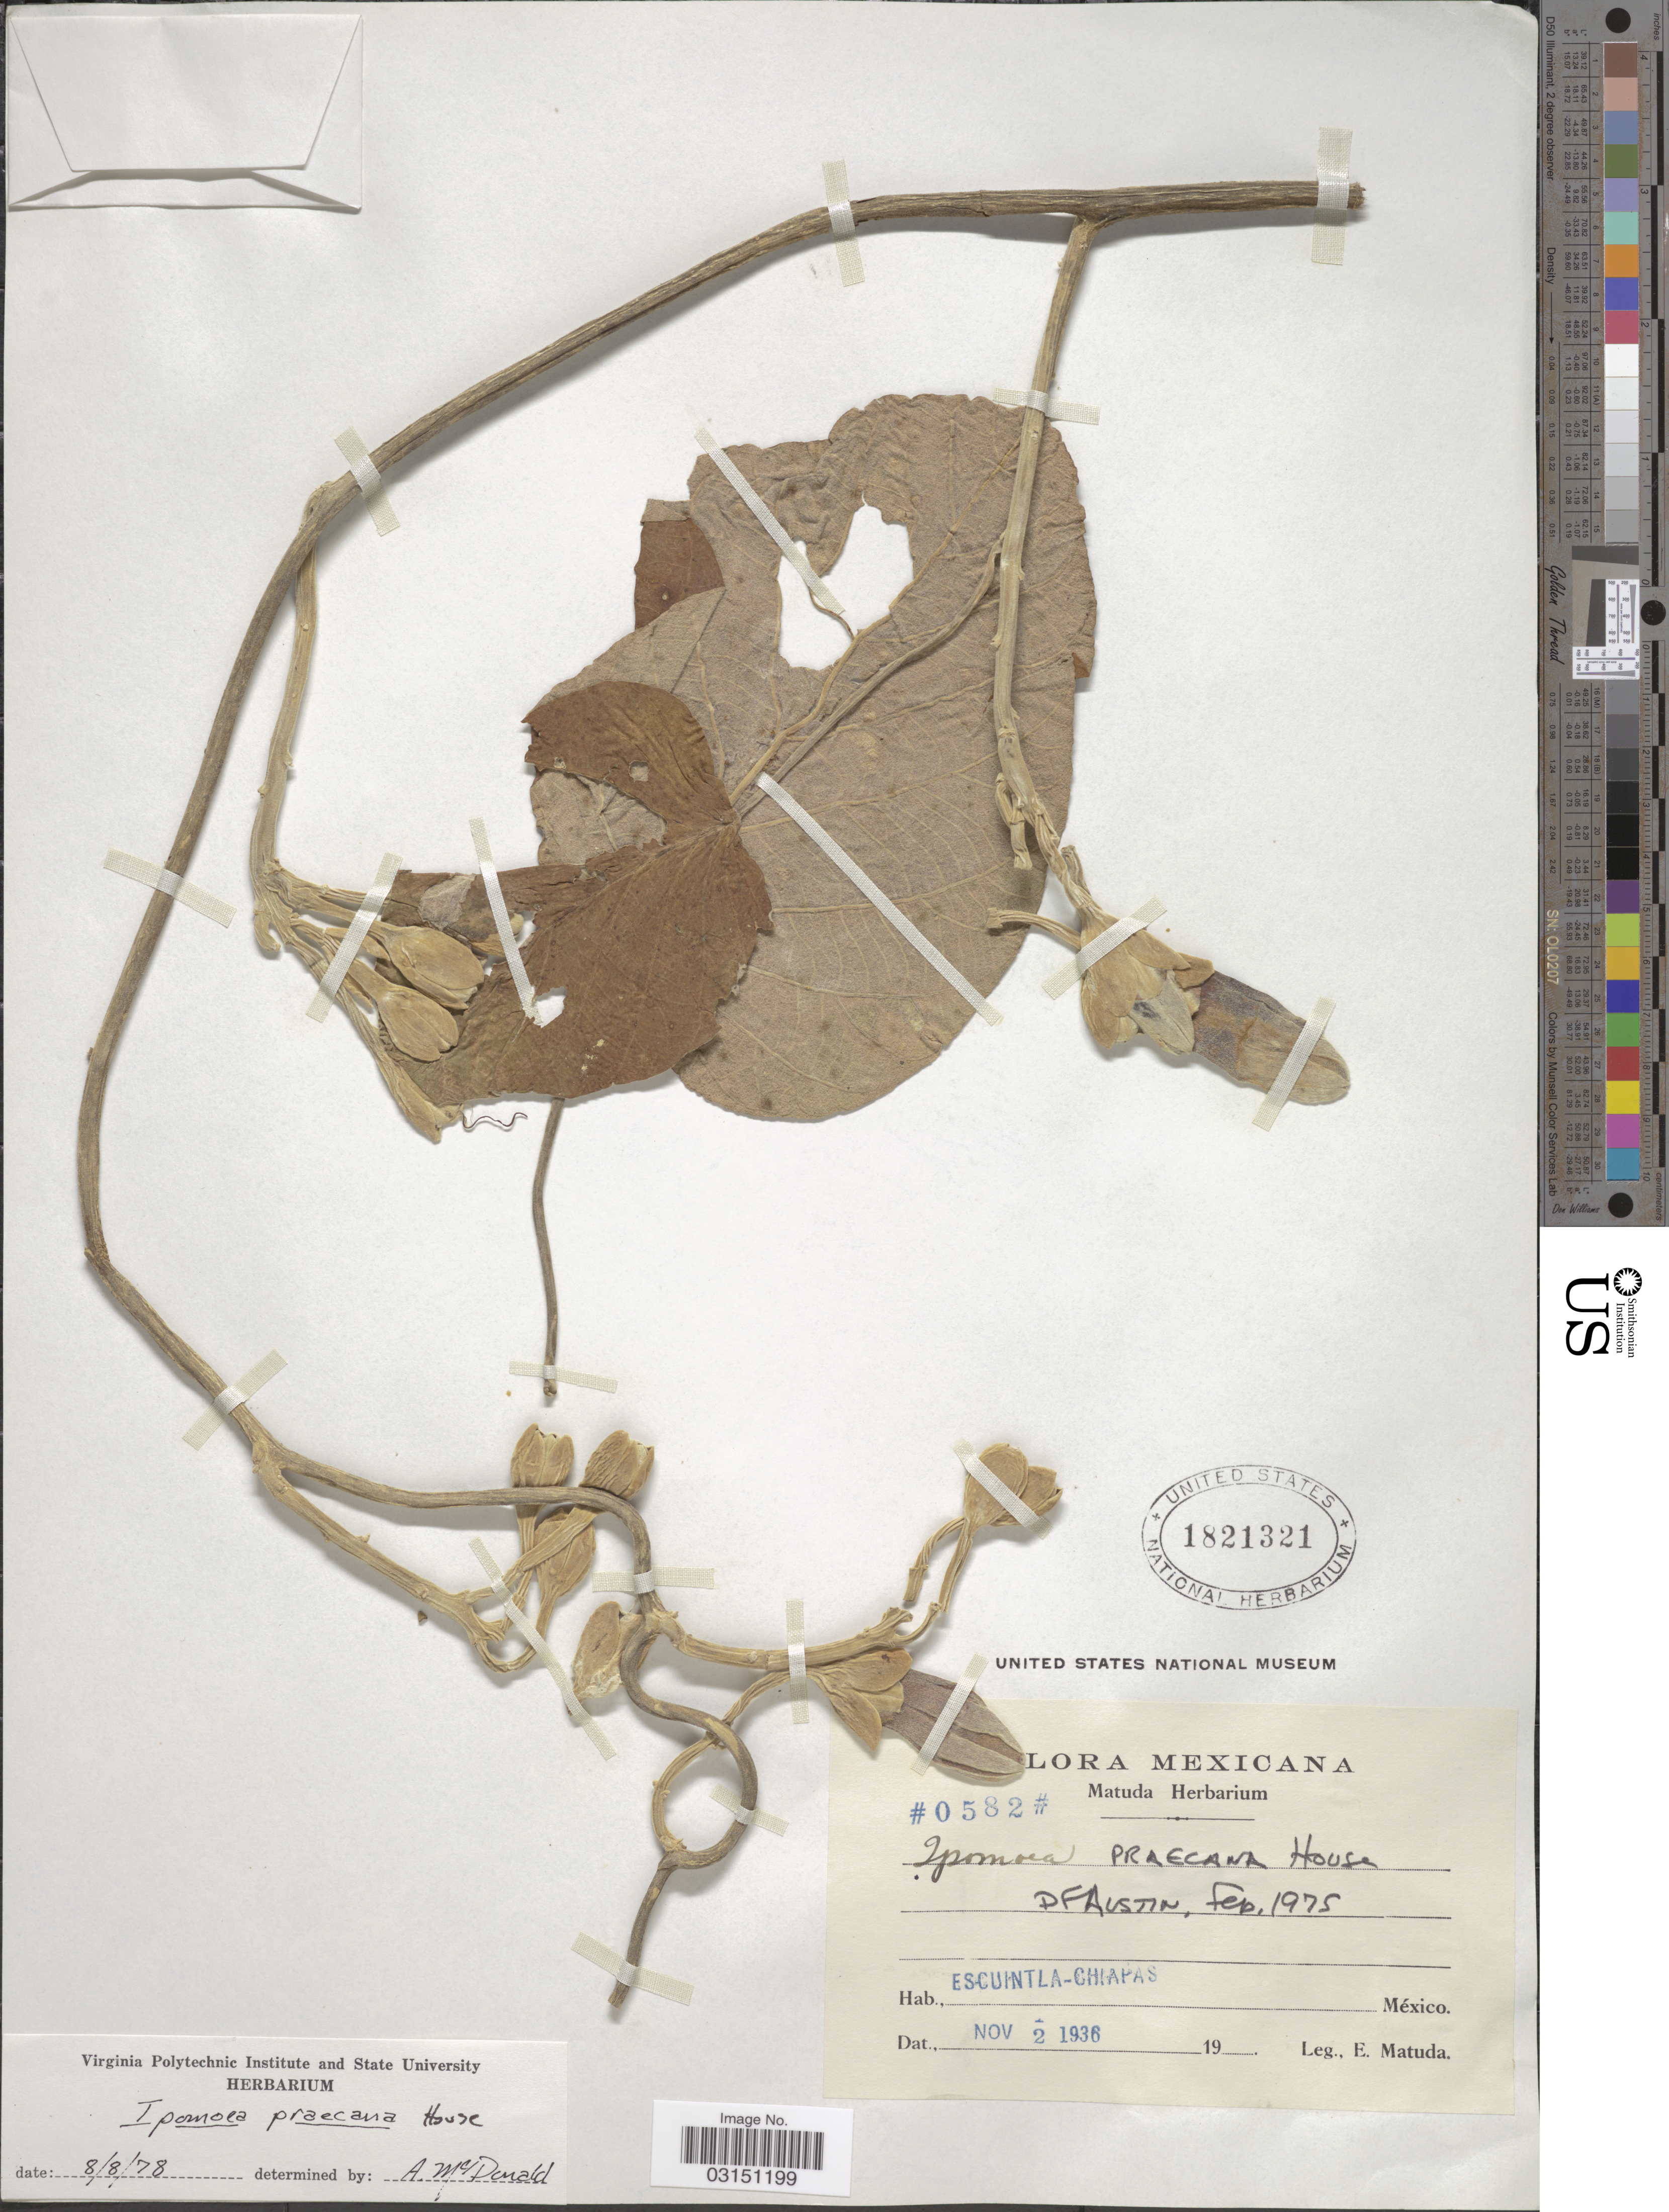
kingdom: Plantae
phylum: Tracheophyta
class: Magnoliopsida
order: Solanales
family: Convolvulaceae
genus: Ipomoea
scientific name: Ipomoea praecana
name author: House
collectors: E. Matuda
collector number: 0582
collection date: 1936-11-02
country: Mexico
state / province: Chiapas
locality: Escuintla-Chiapas.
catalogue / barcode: US 1821321